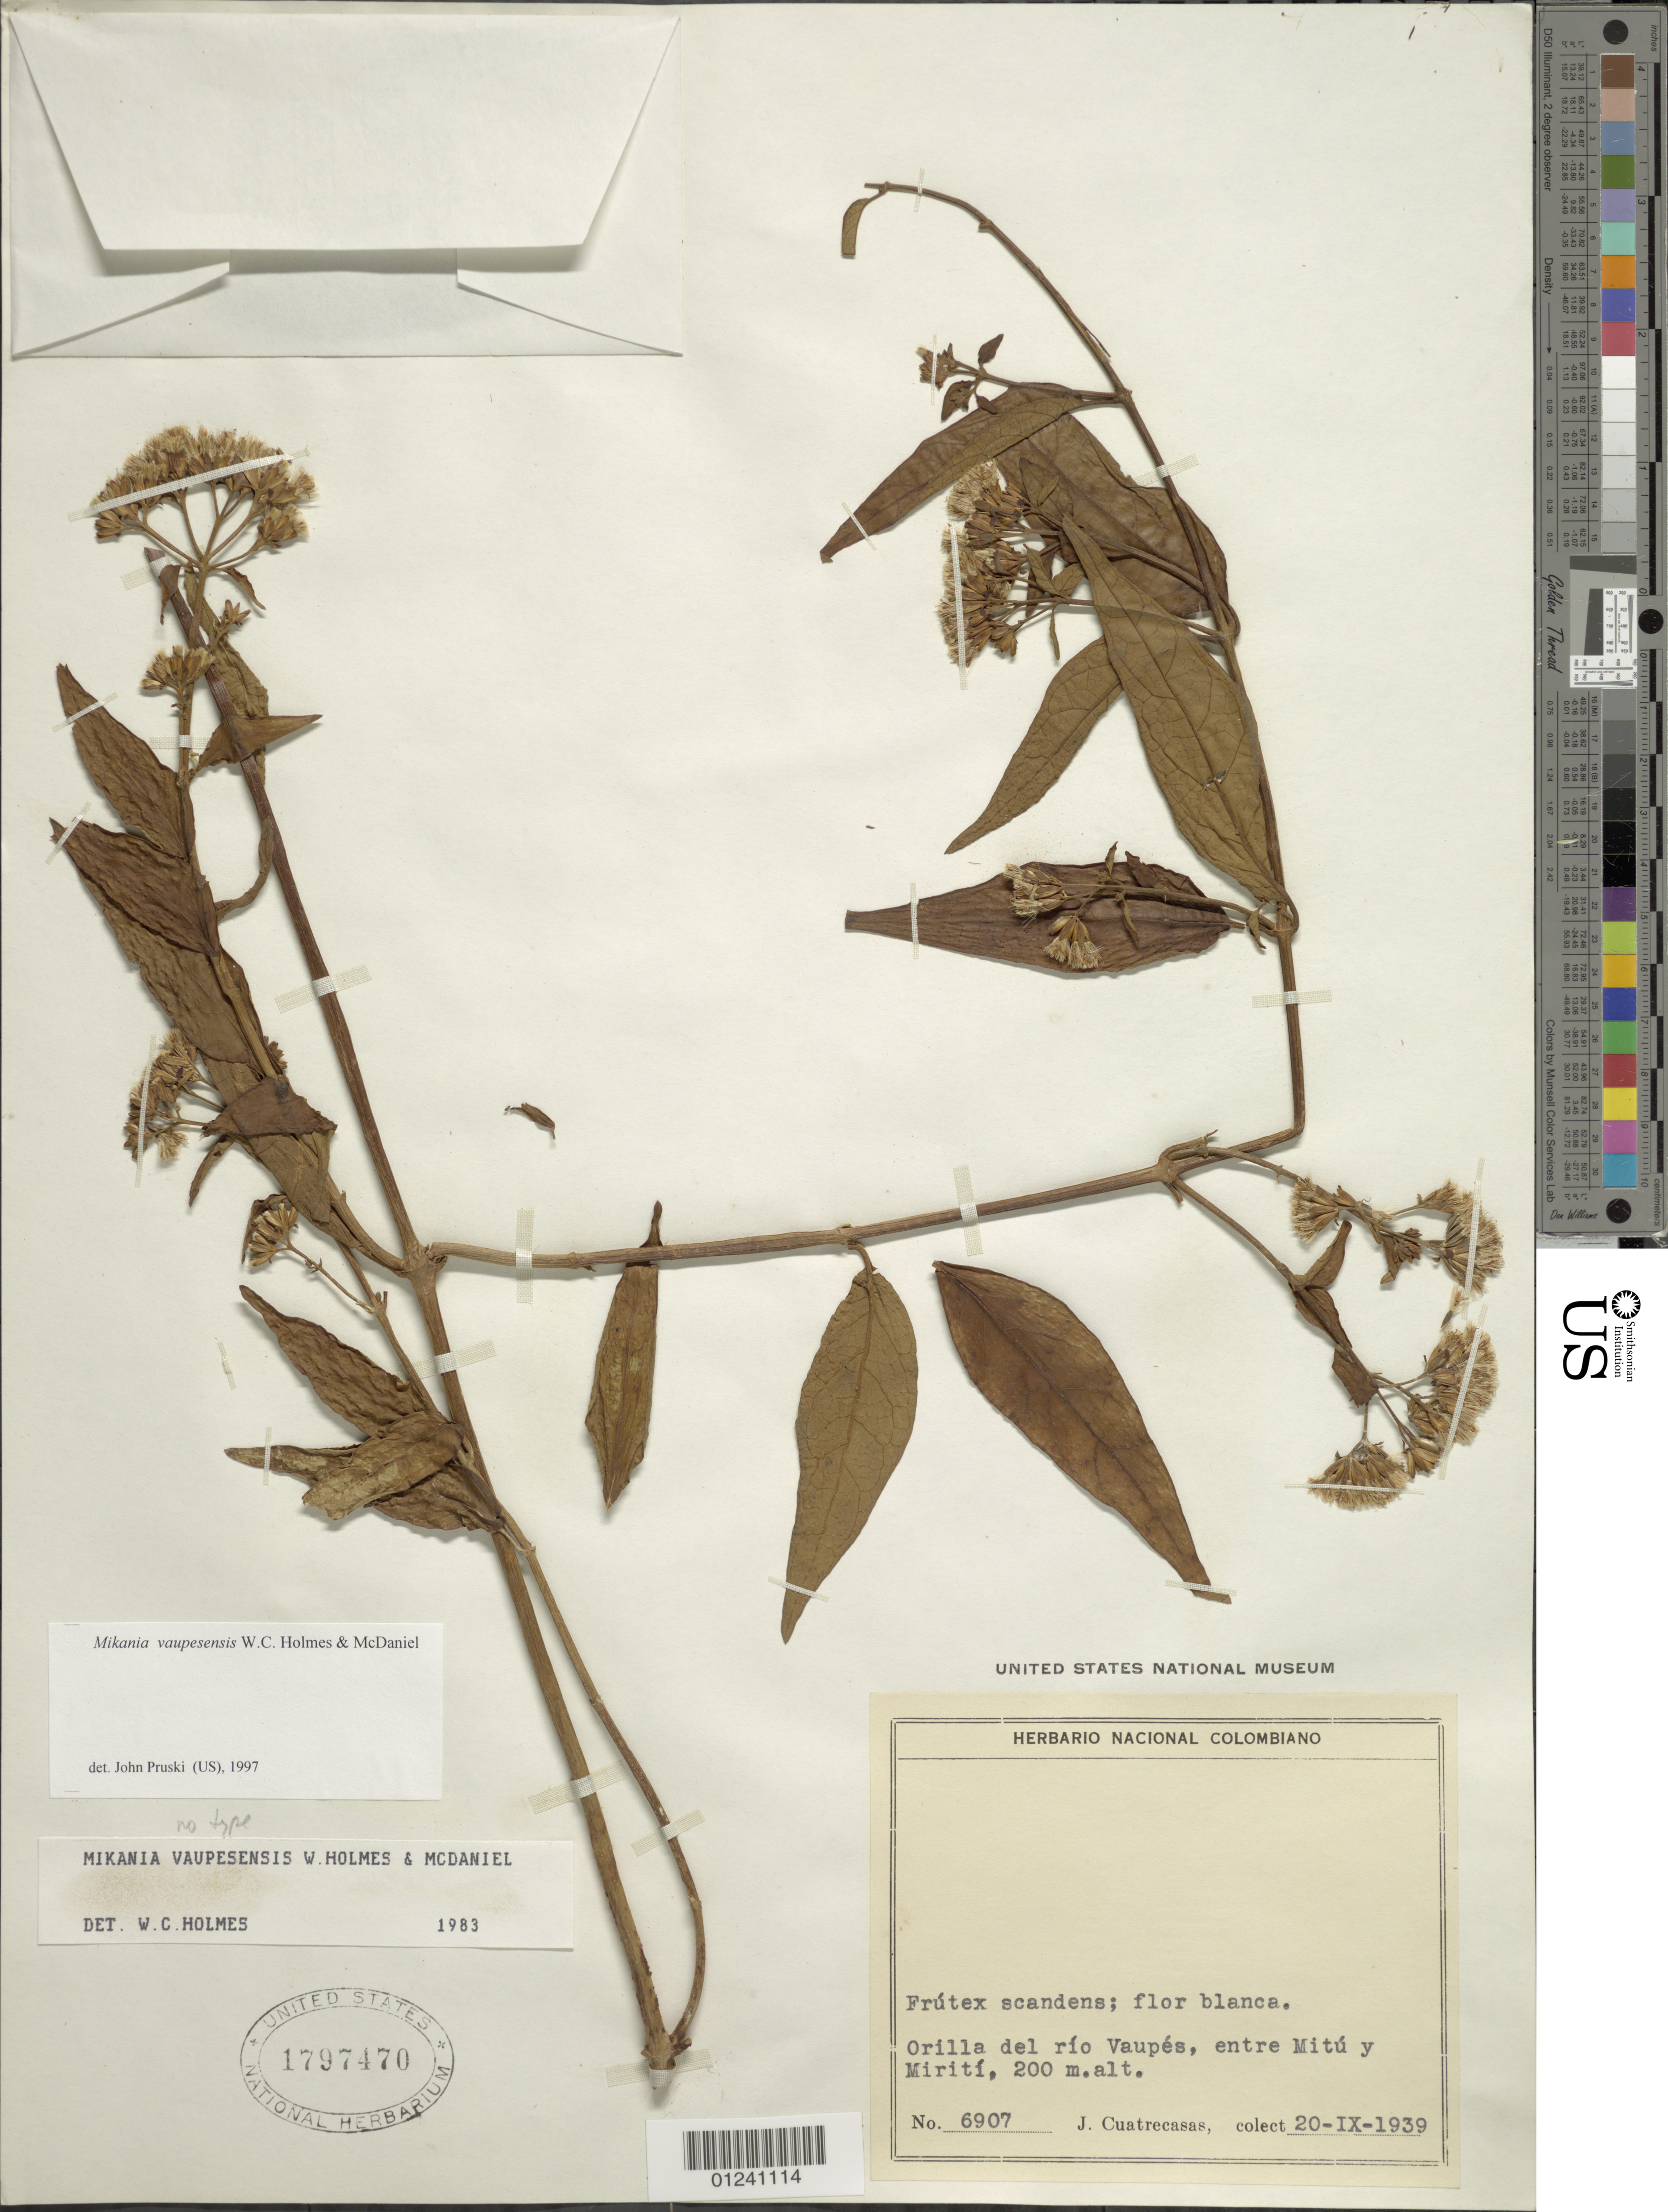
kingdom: Plantae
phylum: Tracheophyta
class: Magnoliopsida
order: Asterales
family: Asteraceae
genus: Mikania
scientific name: Mikania vaupesensis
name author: W.C. Holmes & McDaniel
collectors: J. Cuatrecasas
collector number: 6907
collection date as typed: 20 Sep 1939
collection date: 1939-09-20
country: Colombia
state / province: Vaupés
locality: Orilla del Rio Vaupes, entre Mitu & Miriti.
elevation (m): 200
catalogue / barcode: US 1797470